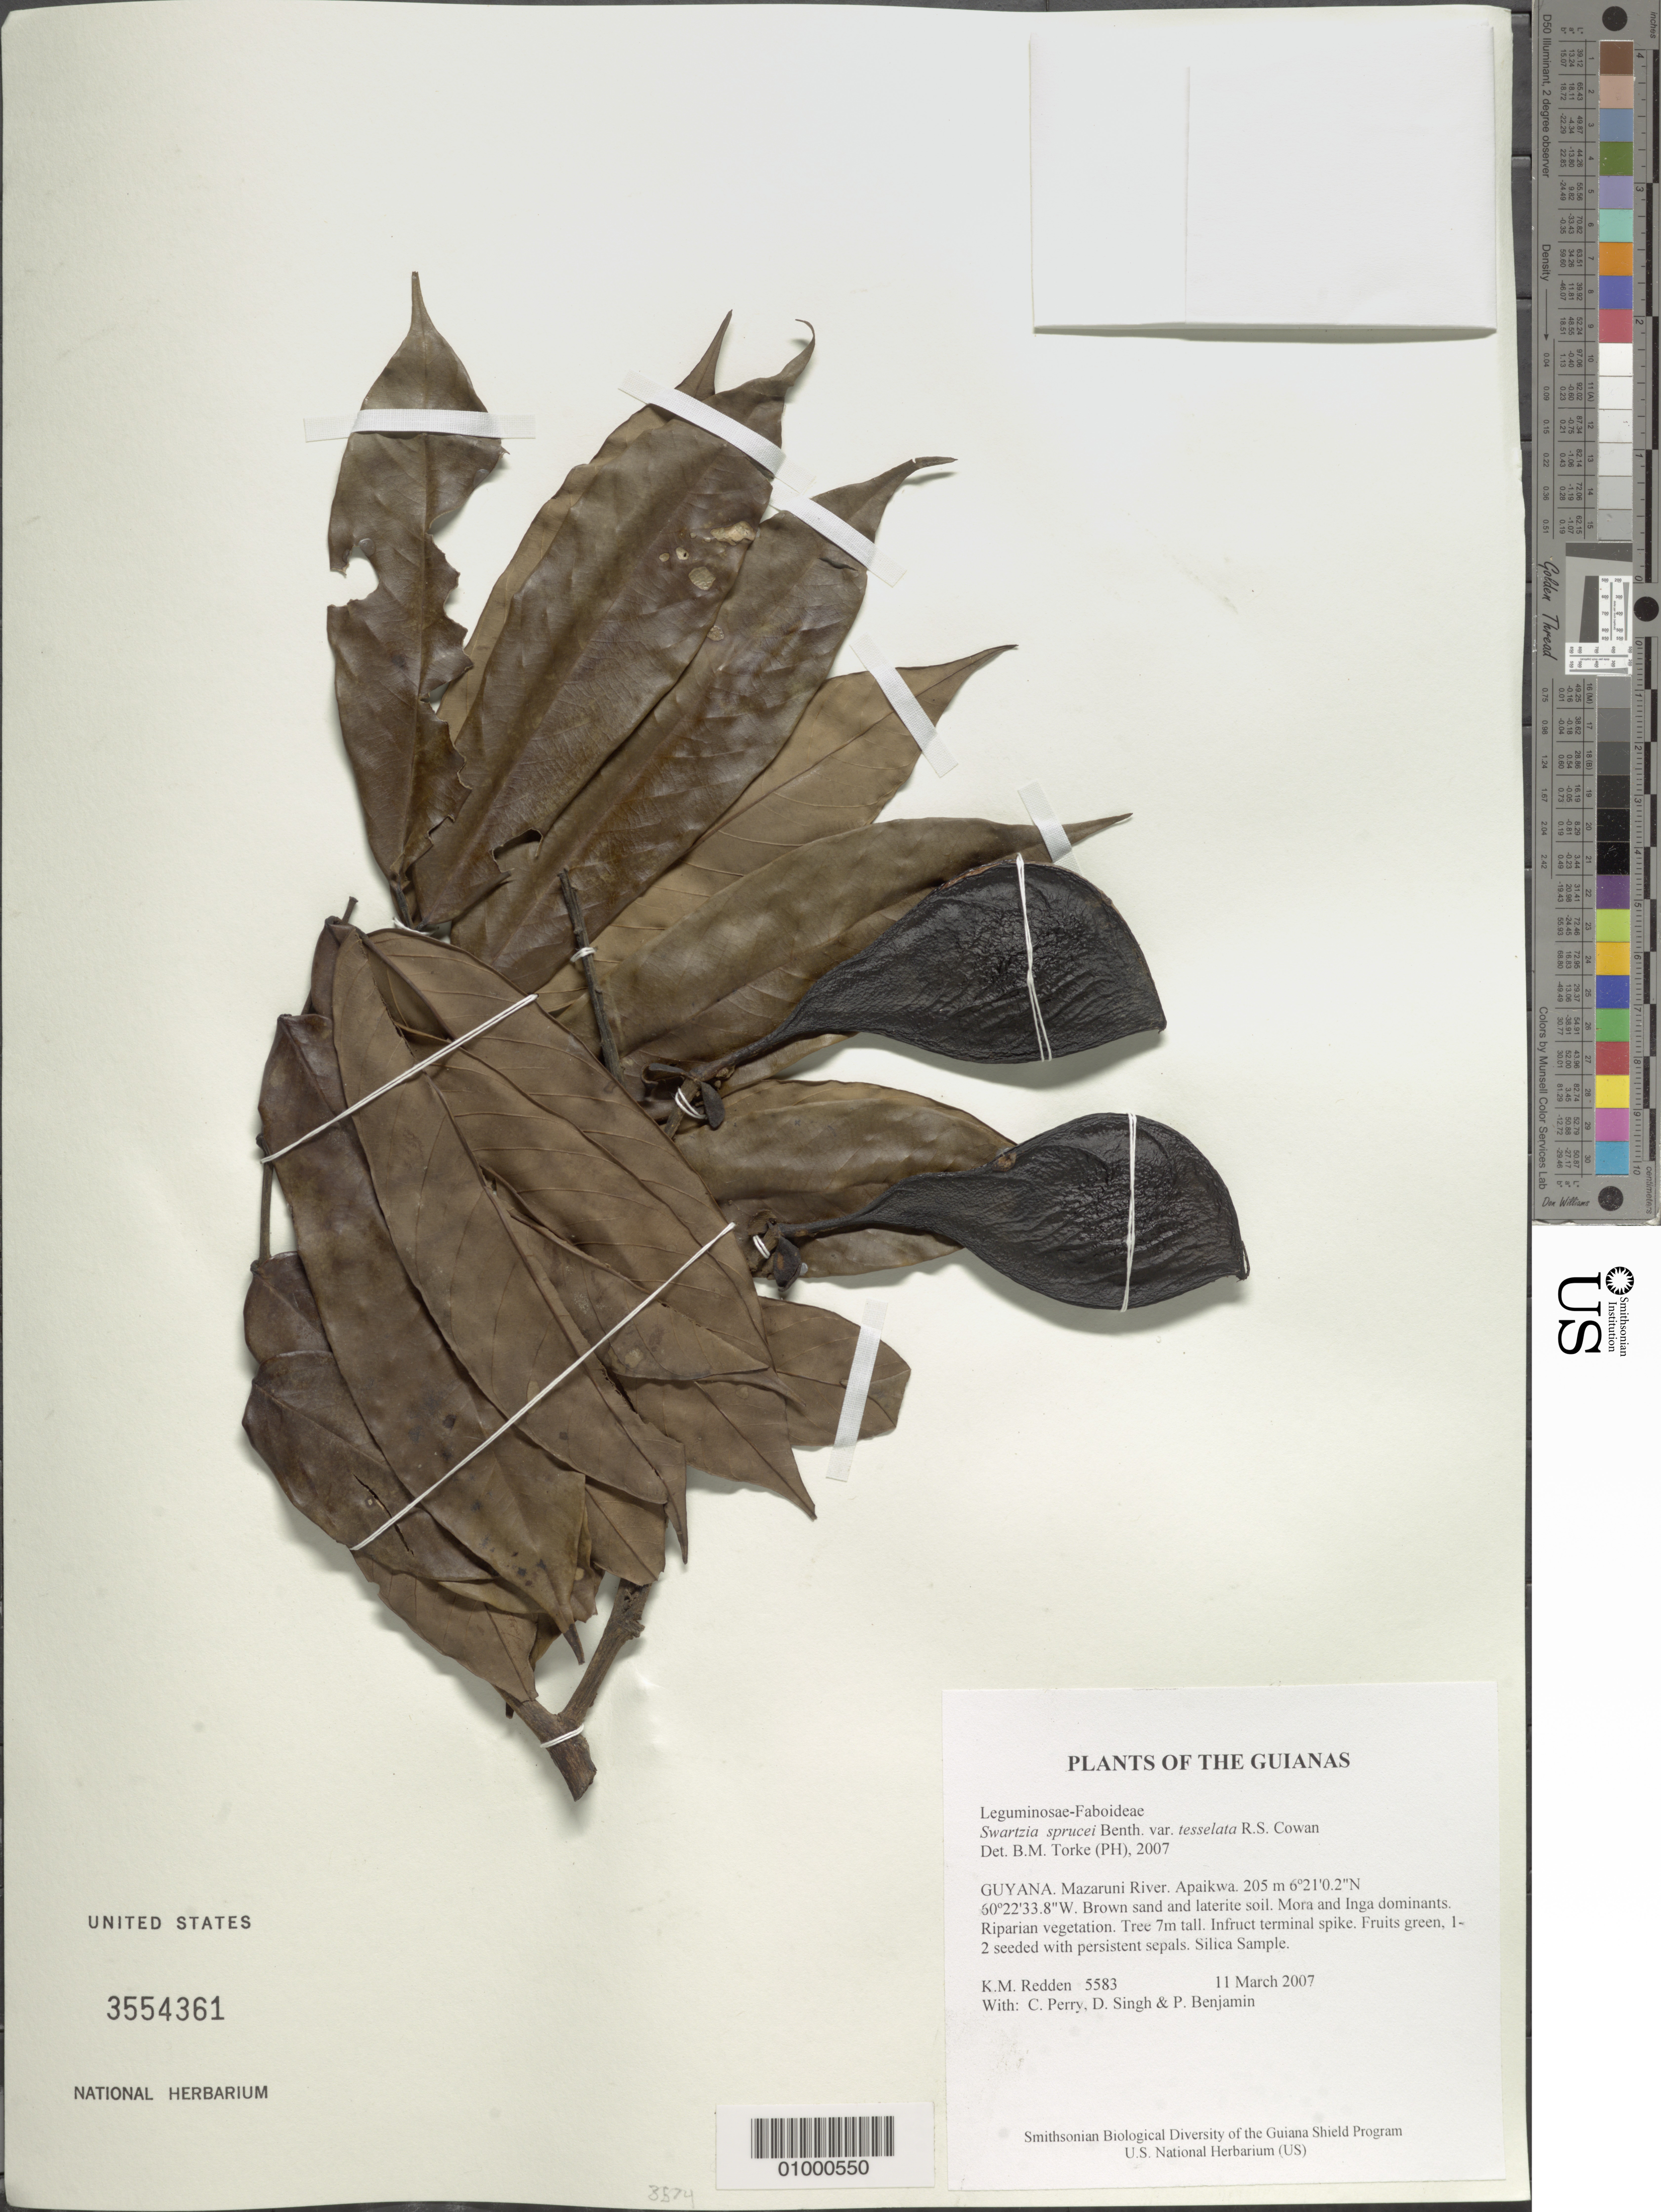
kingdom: Plantae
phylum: Tracheophyta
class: Magnoliopsida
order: Fabales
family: Fabaceae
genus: Swartzia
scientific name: Swartzia sprucei var. tessellata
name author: R.S. Cowan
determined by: Torke, B. M., (MO)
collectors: K. M. Redden, C. Perry, D. Singh & P. Benjamin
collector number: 5583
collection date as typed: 11 March 2007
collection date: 2007-03-11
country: Guyana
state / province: Cuyuni-Mazaruni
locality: Mazaruni River. Apaikwa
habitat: Brown sand and laterite soil. Mora and Inga dominant. Riparian vegetation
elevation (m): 205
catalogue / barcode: US 3554361